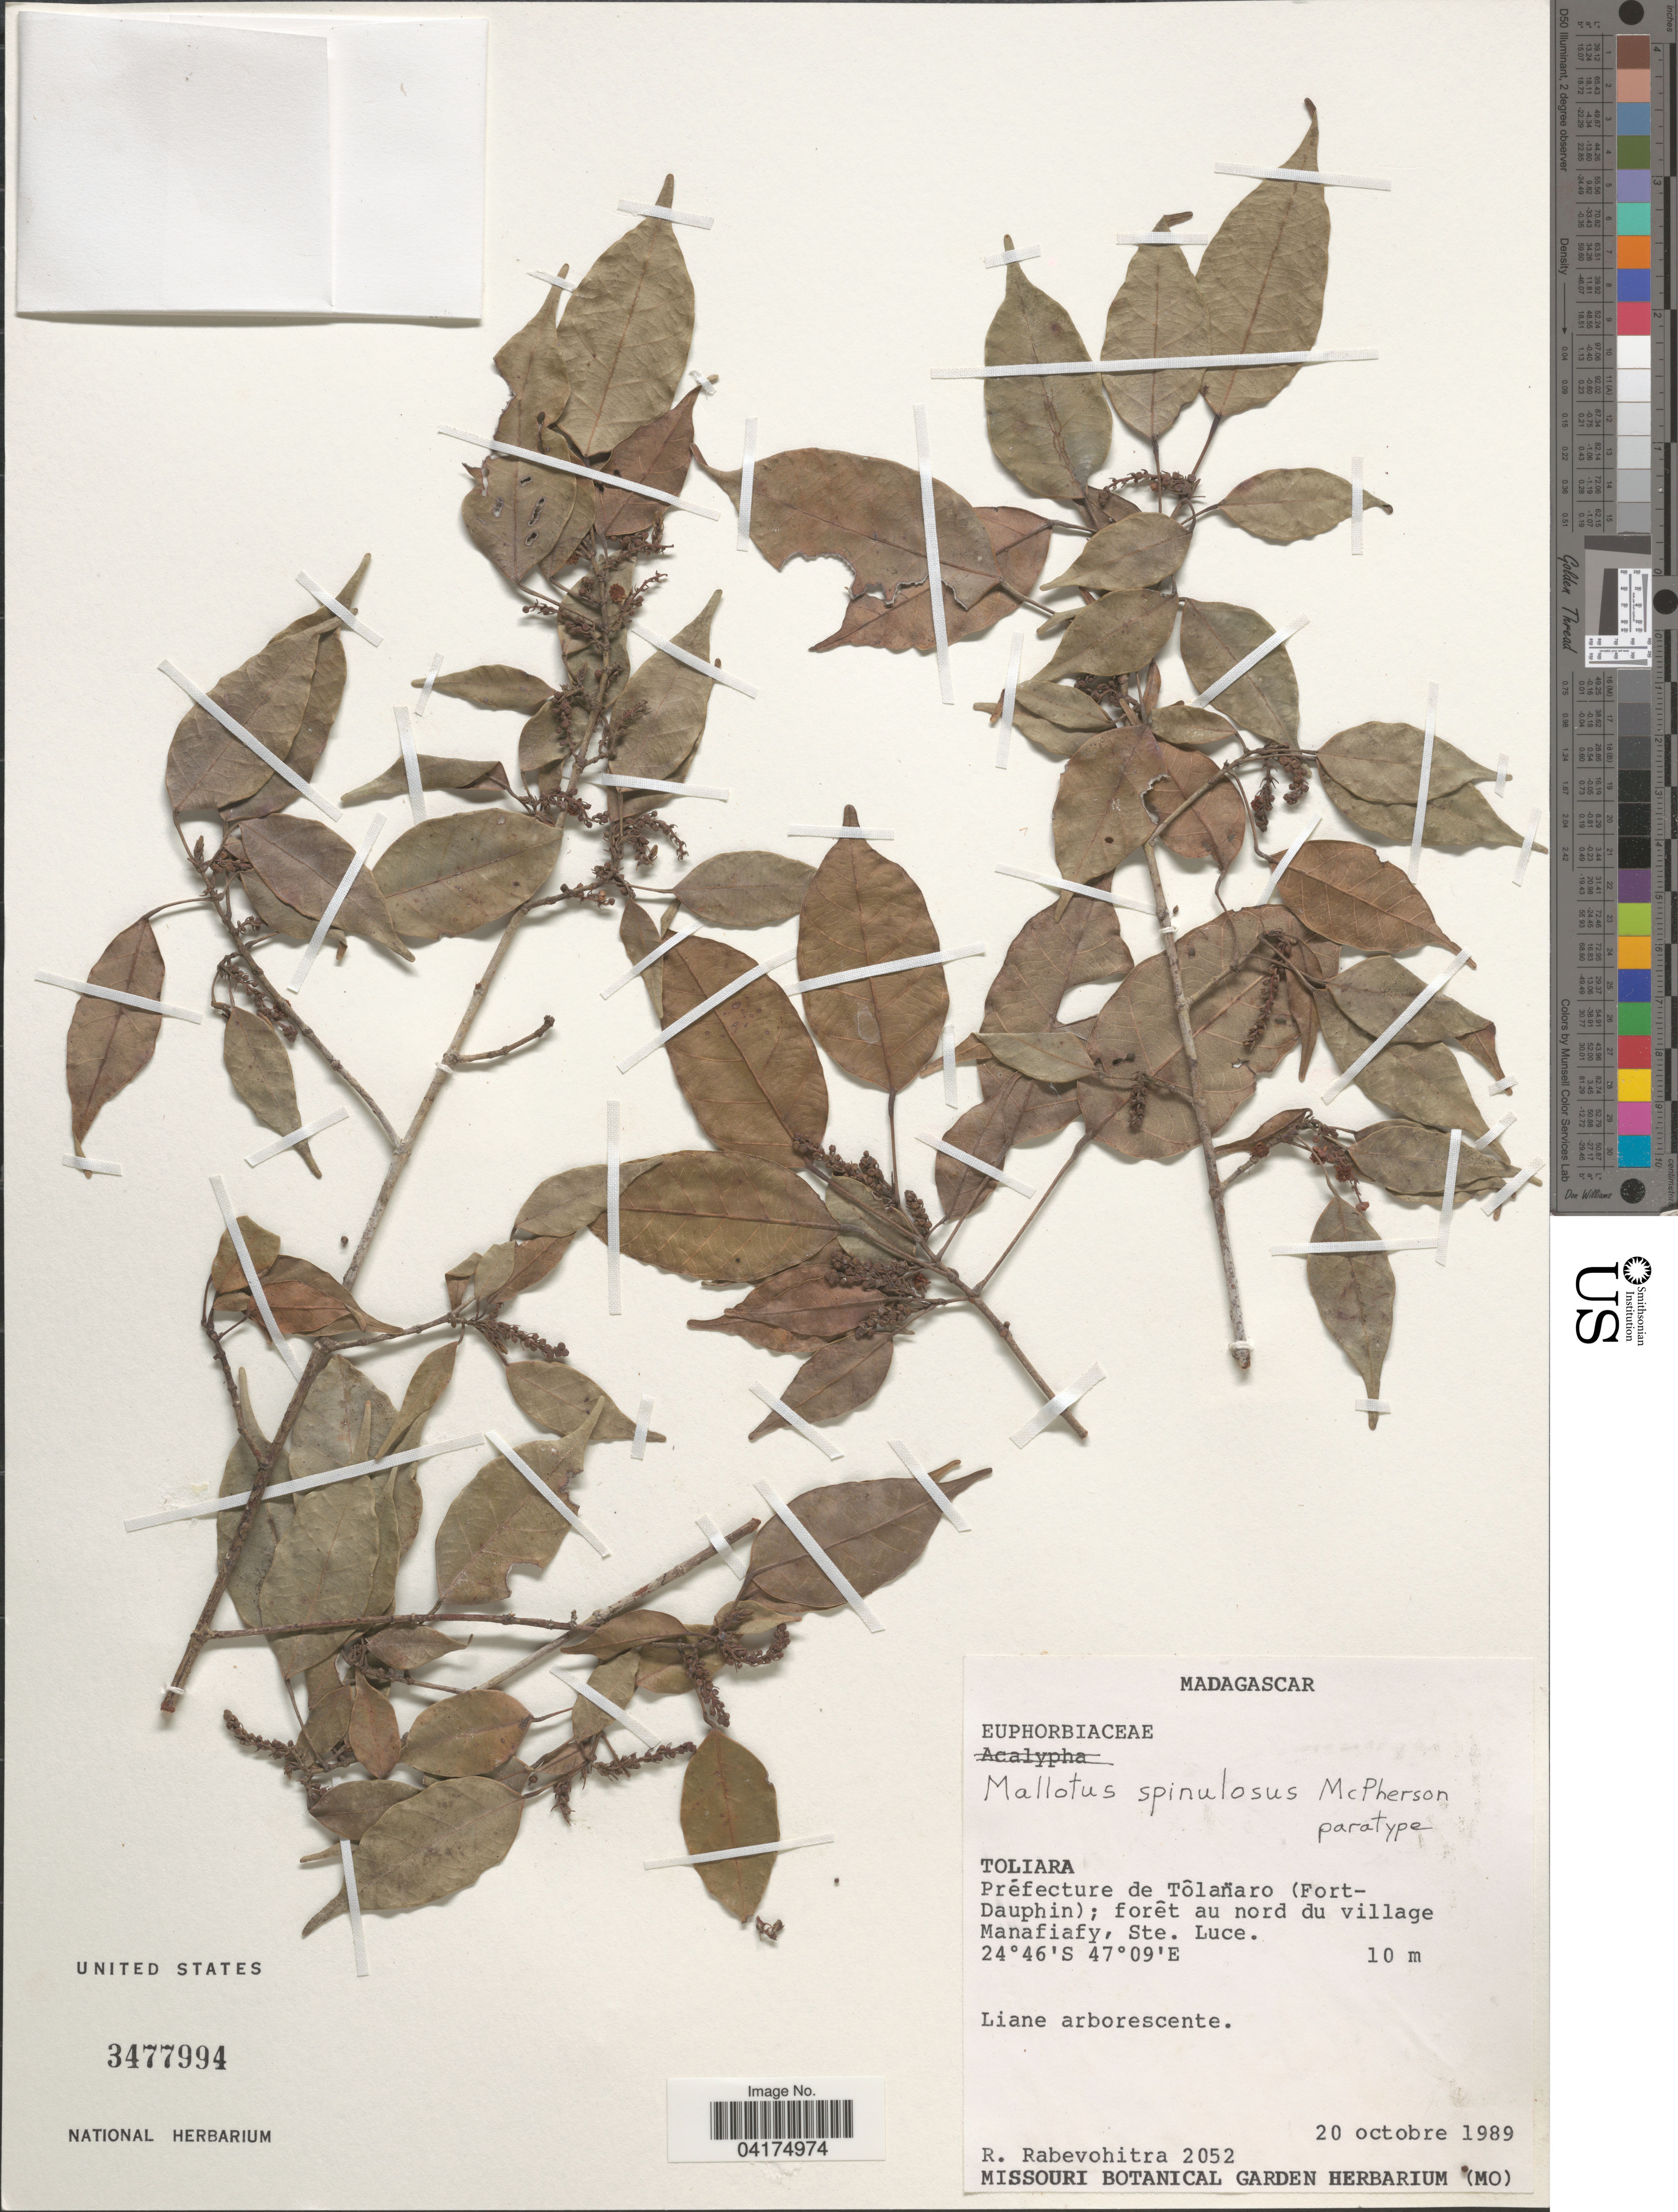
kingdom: Plantae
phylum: Tracheophyta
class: Magnoliopsida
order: Malpighiales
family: Euphorbiaceae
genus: Mallotus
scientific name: Mallotus spinulosus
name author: McPherson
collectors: R. Rabevohitra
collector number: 2052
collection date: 1989-10-20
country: Madagascar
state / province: Anosy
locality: Préfecture de Tôlañaro (Fort-Dauphin); forêt au nord du village Manafiafy, Ste. Luce.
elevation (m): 10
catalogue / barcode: US 3477994